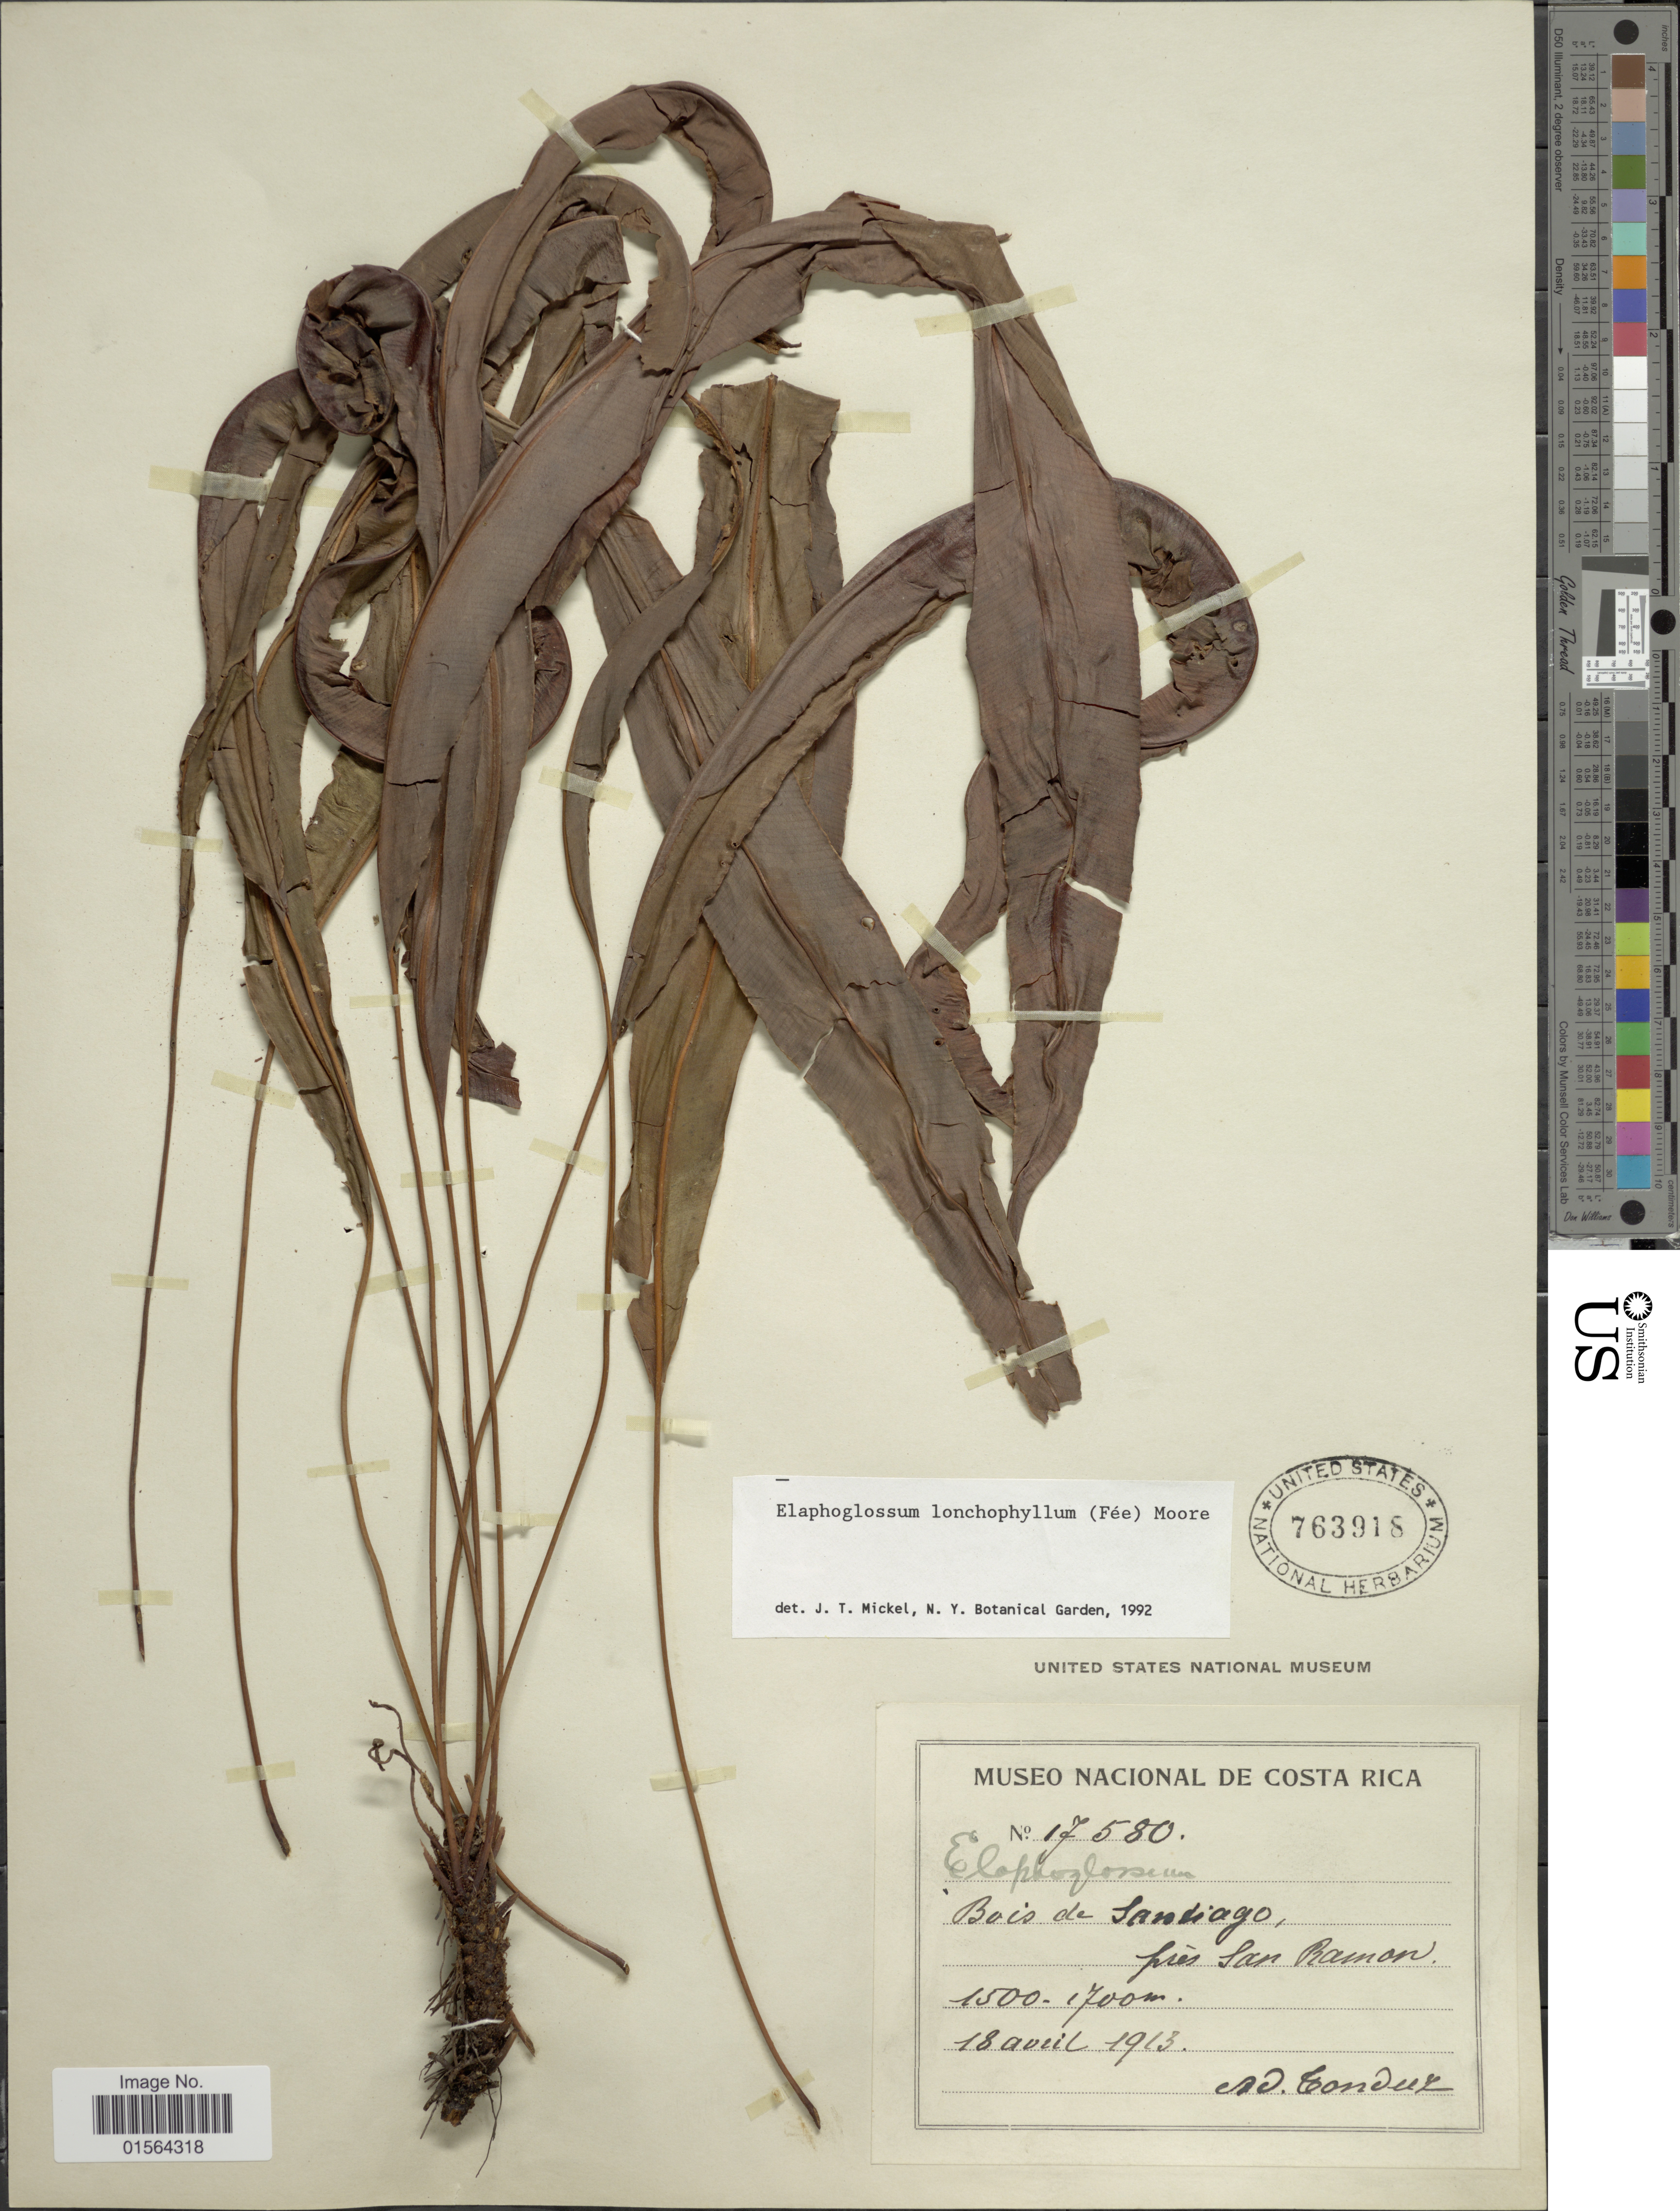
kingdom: Plantae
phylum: Tracheophyta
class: Polypodiopsida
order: Polypodiales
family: Dryopteridaceae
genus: Elaphoglossum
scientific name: Elaphoglossum lonchophyllum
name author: (Fée) T. Moore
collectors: A. Tonduz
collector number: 17580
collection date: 1913-04-18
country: Costa Rica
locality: Bois de Santiago, pres San Ramon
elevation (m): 1500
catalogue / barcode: US 763918